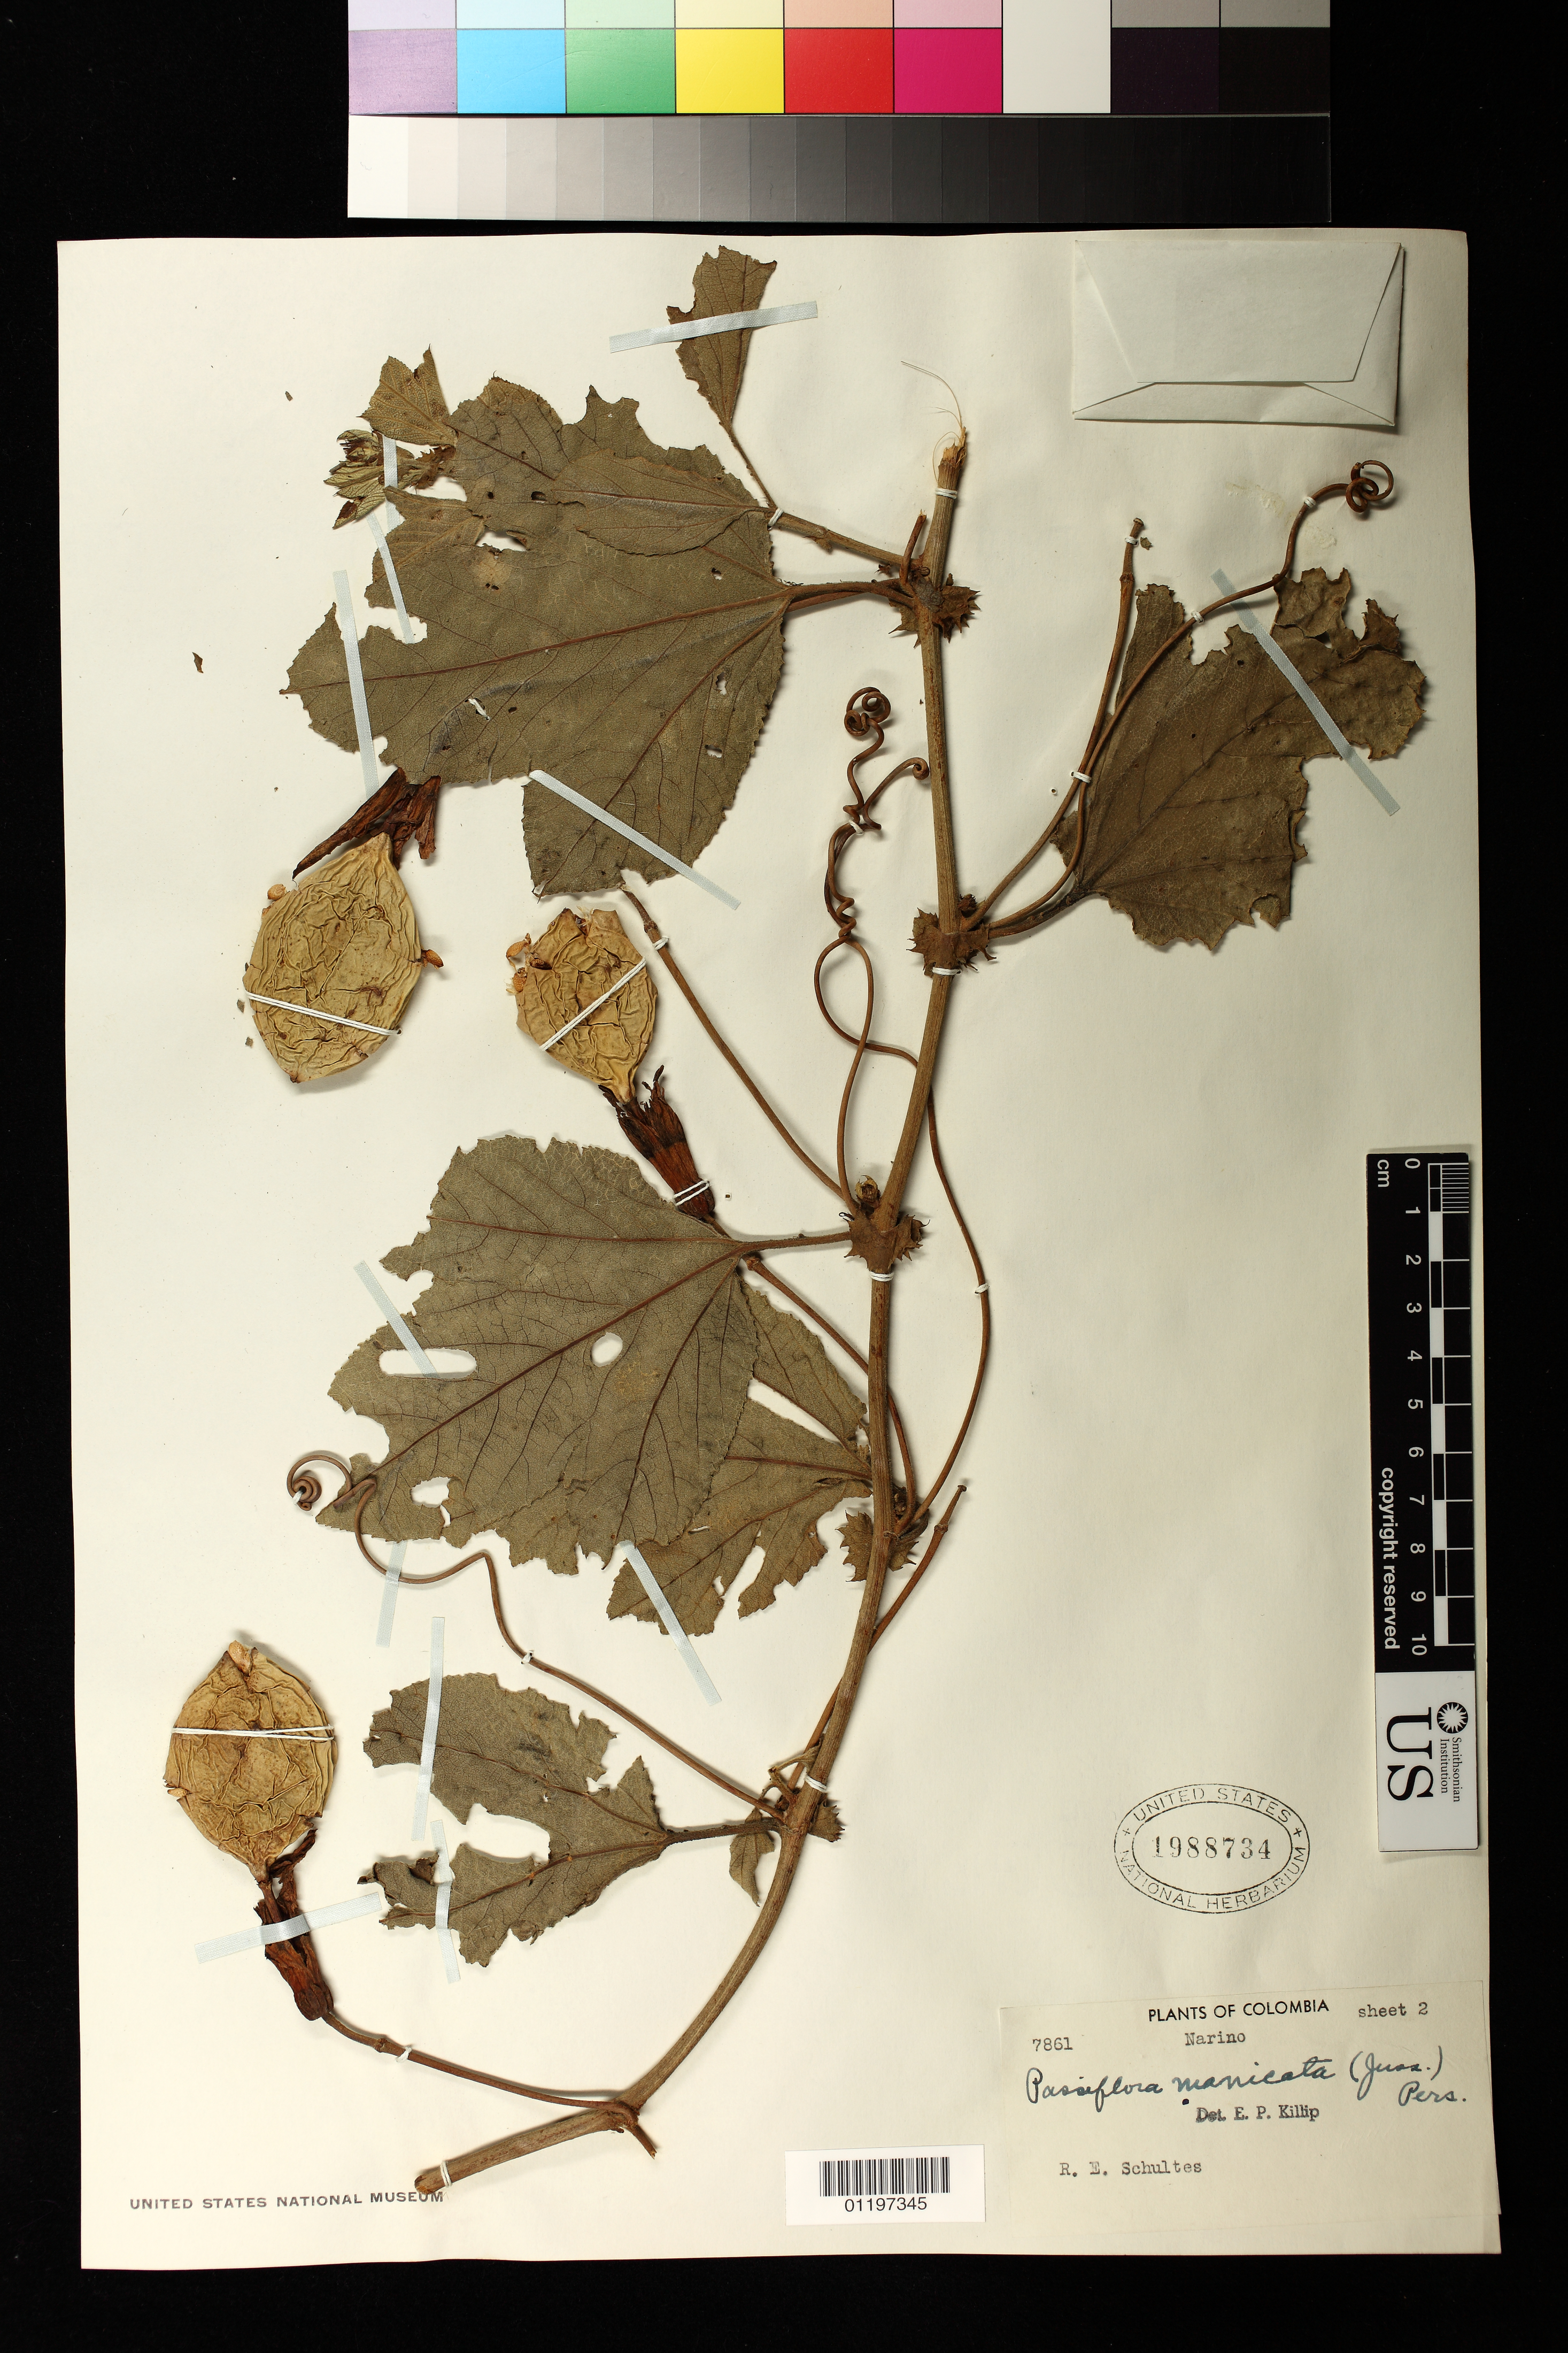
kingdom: Plantae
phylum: Tracheophyta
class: Magnoliopsida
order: Malpighiales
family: Passifloraceae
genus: Passiflora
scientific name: Passiflora manicata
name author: (Juss.) Pers.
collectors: R. E. Schultes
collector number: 7861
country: Colombia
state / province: Narino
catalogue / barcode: US 1988734